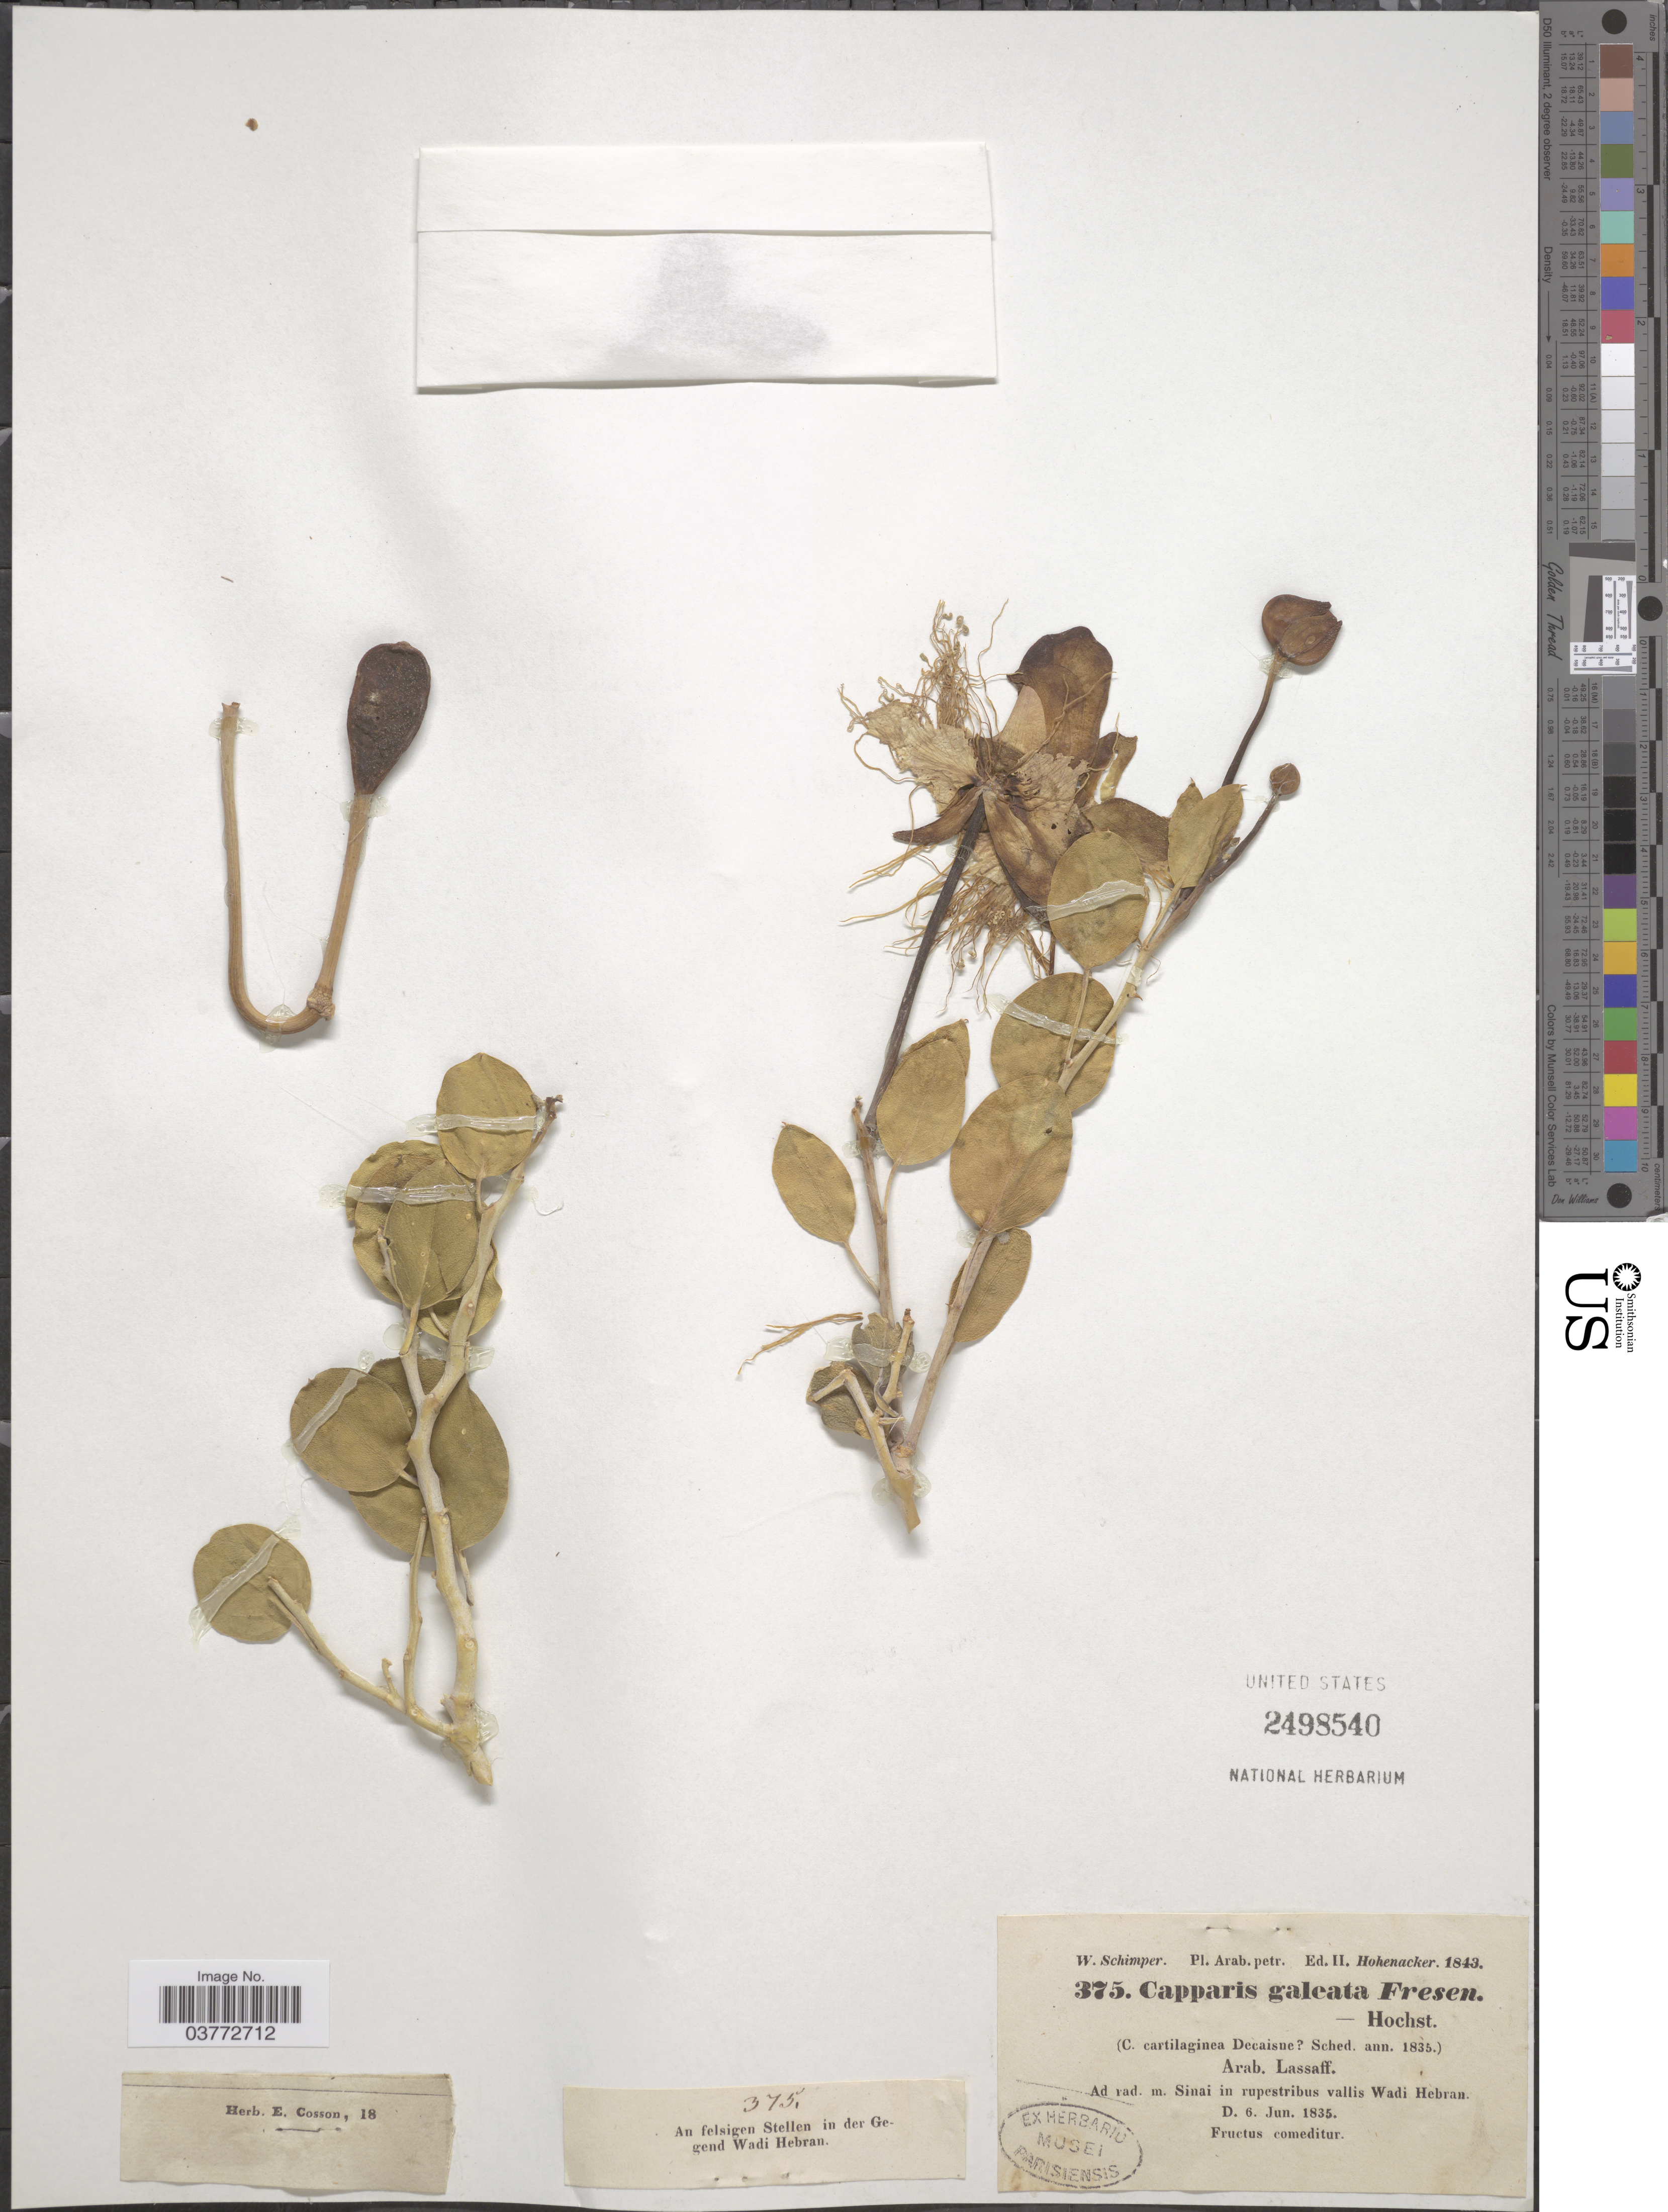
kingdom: Plantae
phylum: Tracheophyta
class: Magnoliopsida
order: Brassicales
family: Capparaceae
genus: Capparis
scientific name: Capparis galeata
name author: Fresen.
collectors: W. Schimper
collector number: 375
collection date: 1835-06-06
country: Egypt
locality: Arab. petr. Ad rad. m. Sinai in rupestribus vallis Wadi Hebran.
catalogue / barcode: US 2498540